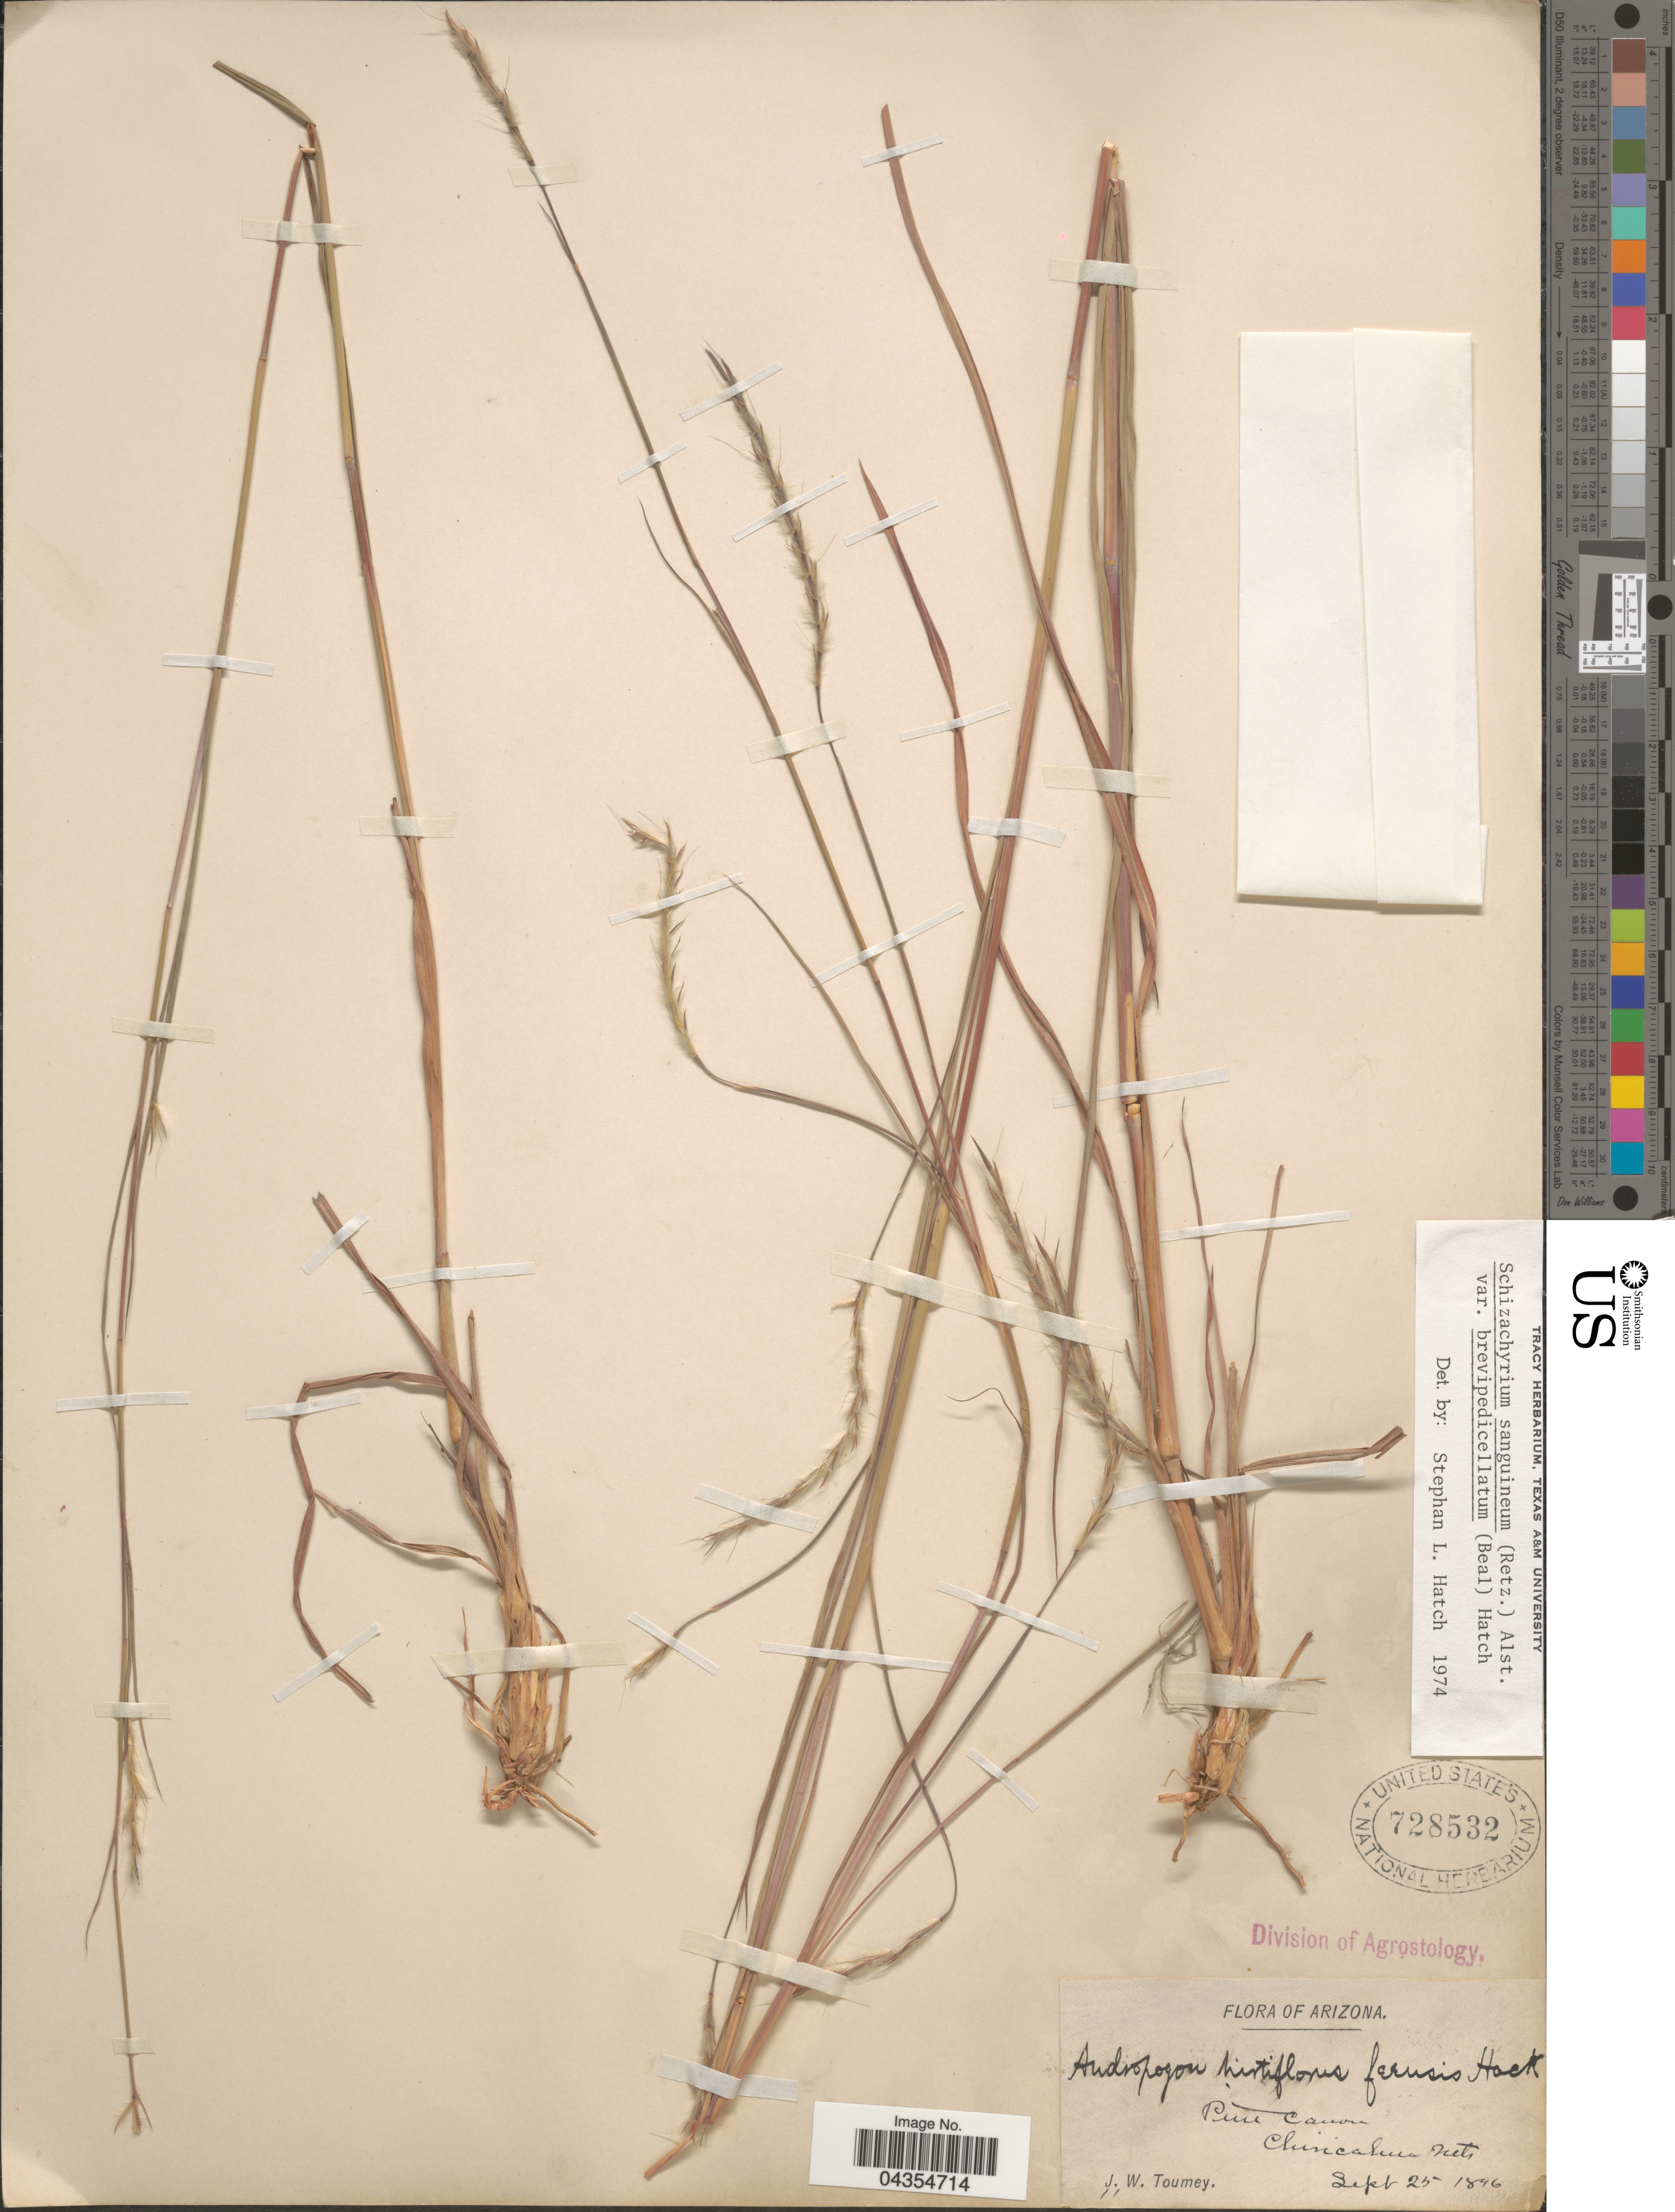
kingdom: Plantae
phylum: Tracheophyta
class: Liliopsida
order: Poales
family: Poaceae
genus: Schizachyrium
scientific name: Schizachyrium sanguineum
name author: (Retz.) Alston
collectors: J. W. Toumey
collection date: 1896-09-25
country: United States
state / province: Arizona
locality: Pine Canon. Chiricahua Mts.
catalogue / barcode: US 728532